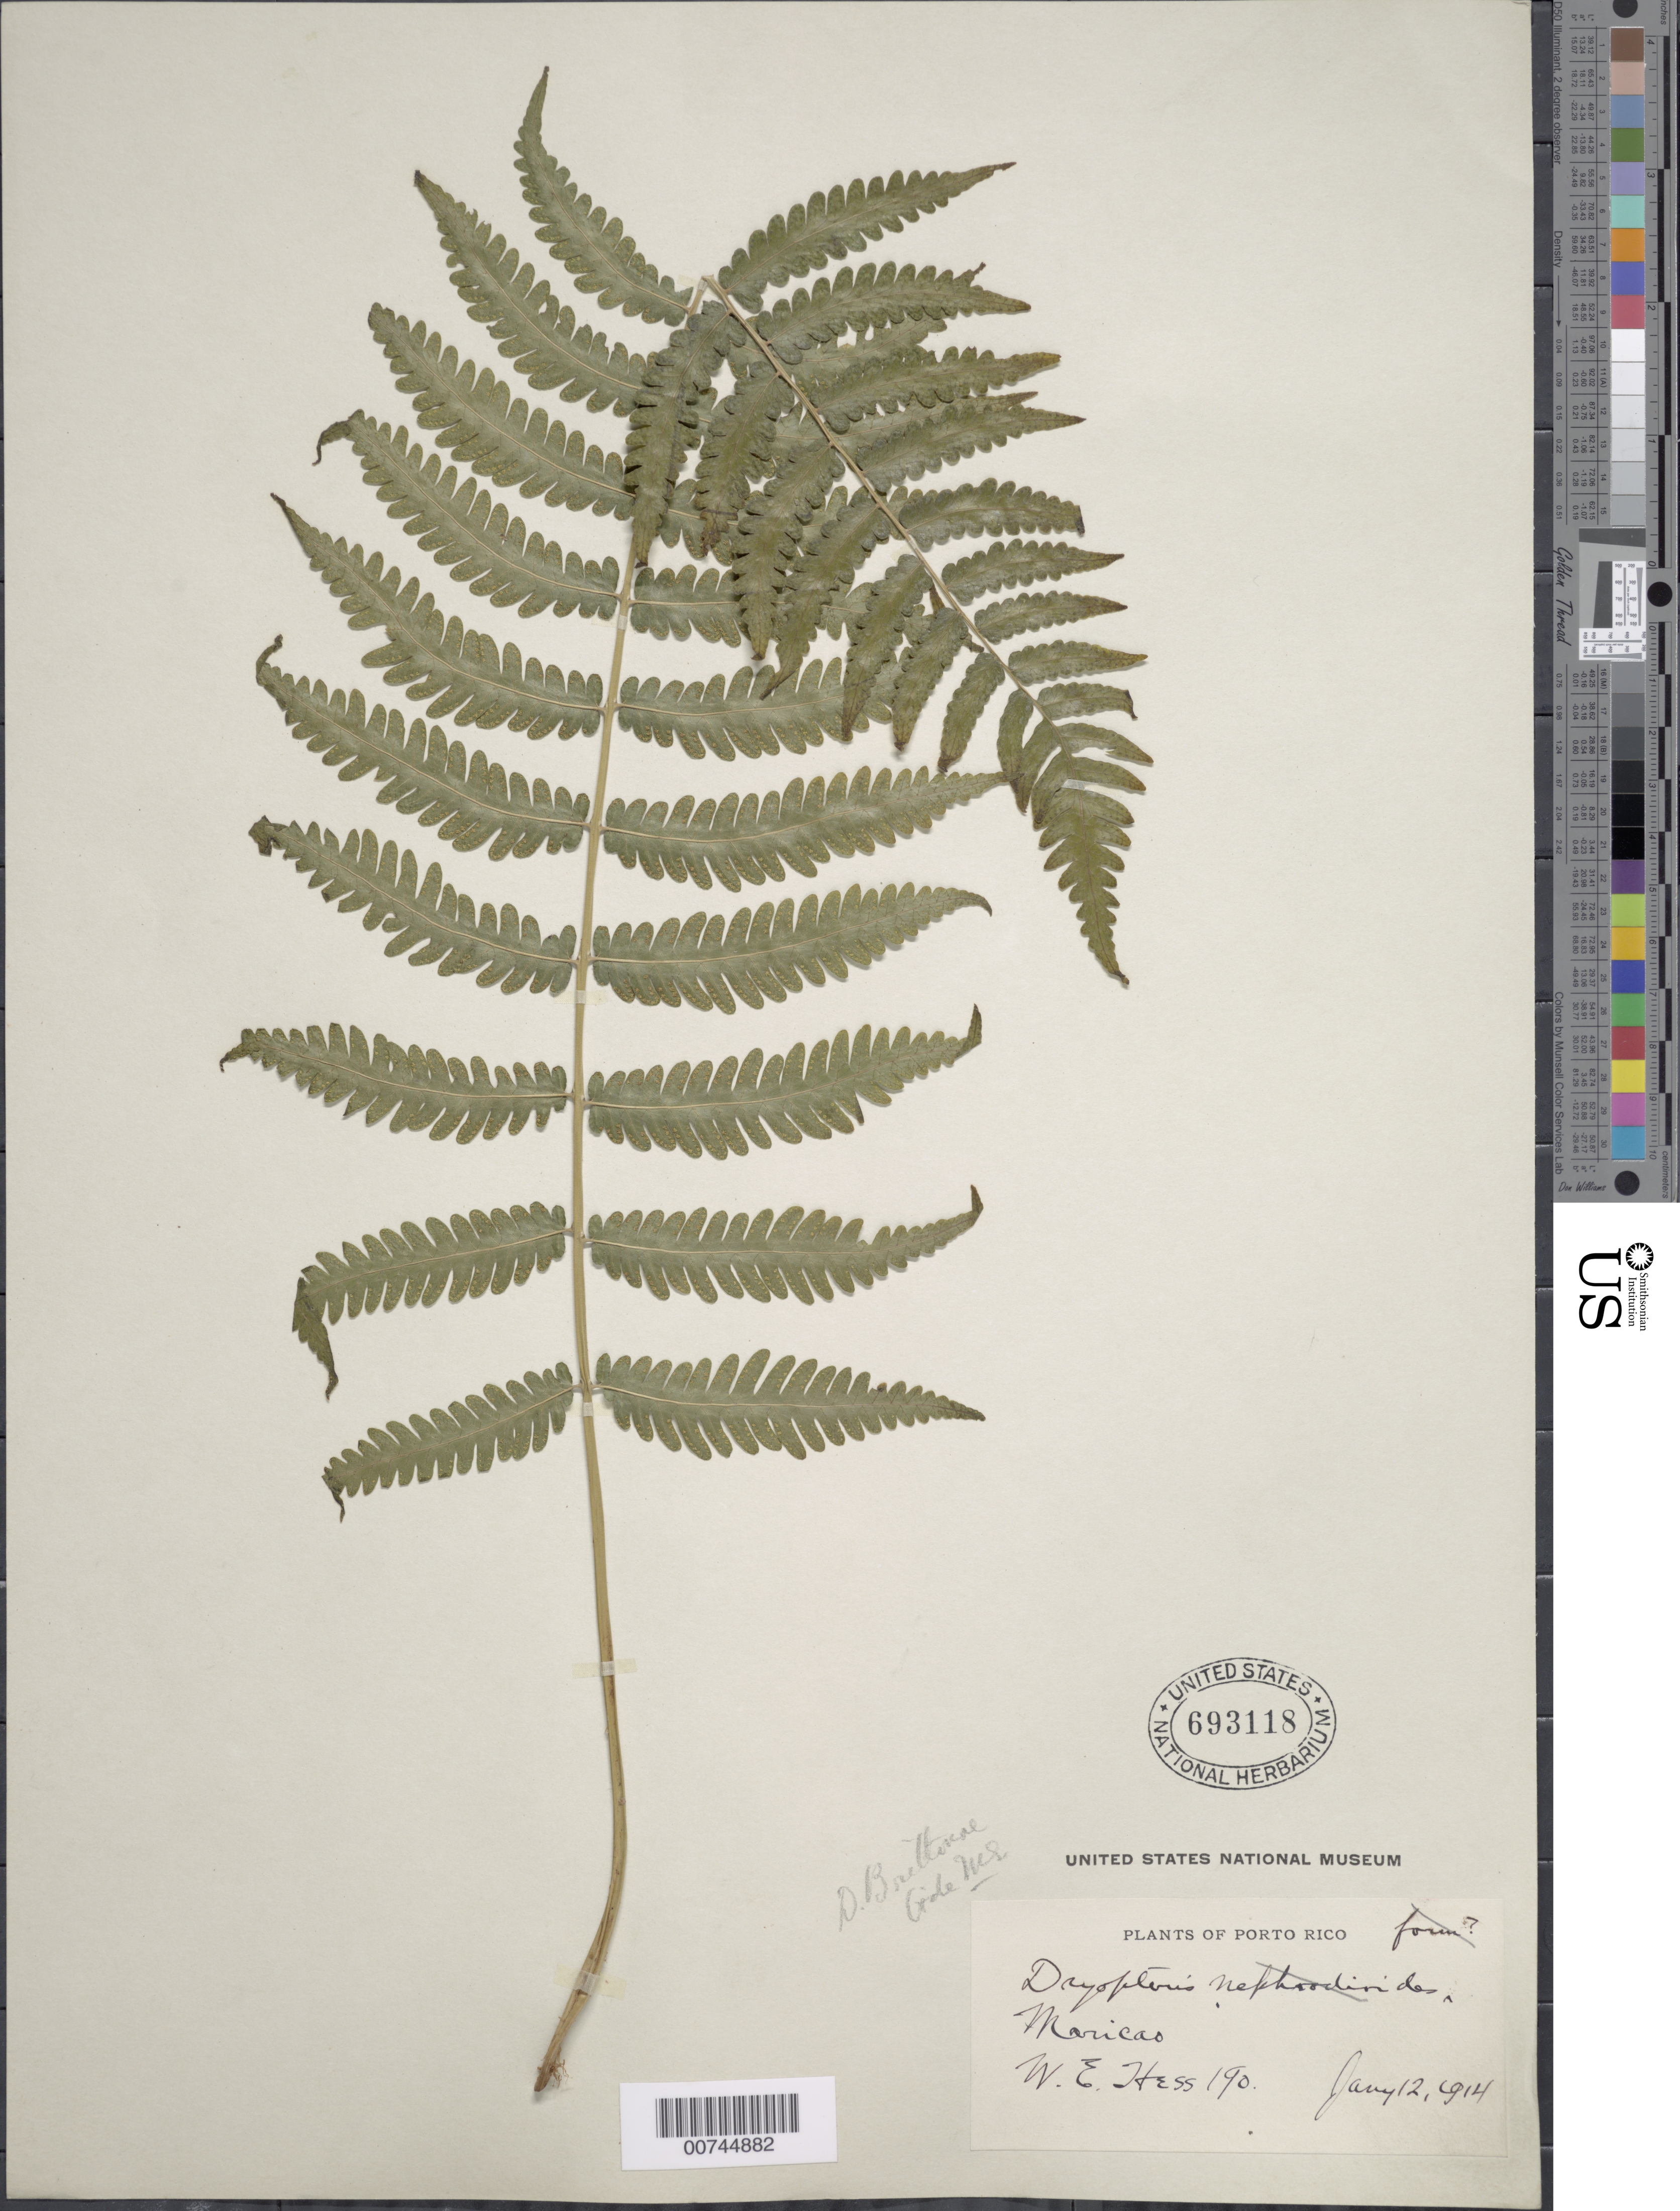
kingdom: Plantae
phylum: Tracheophyta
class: Polypodiopsida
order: Polypodiales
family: Thelypteridaceae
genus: Goniopteris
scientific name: Goniopteris brittonae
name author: (Slosson ex Maxon) Ching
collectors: W. Hess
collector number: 190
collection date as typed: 12 Jan 1914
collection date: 1914-01-12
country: Puerto Rico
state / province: Maricao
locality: Maricao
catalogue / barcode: US 693118